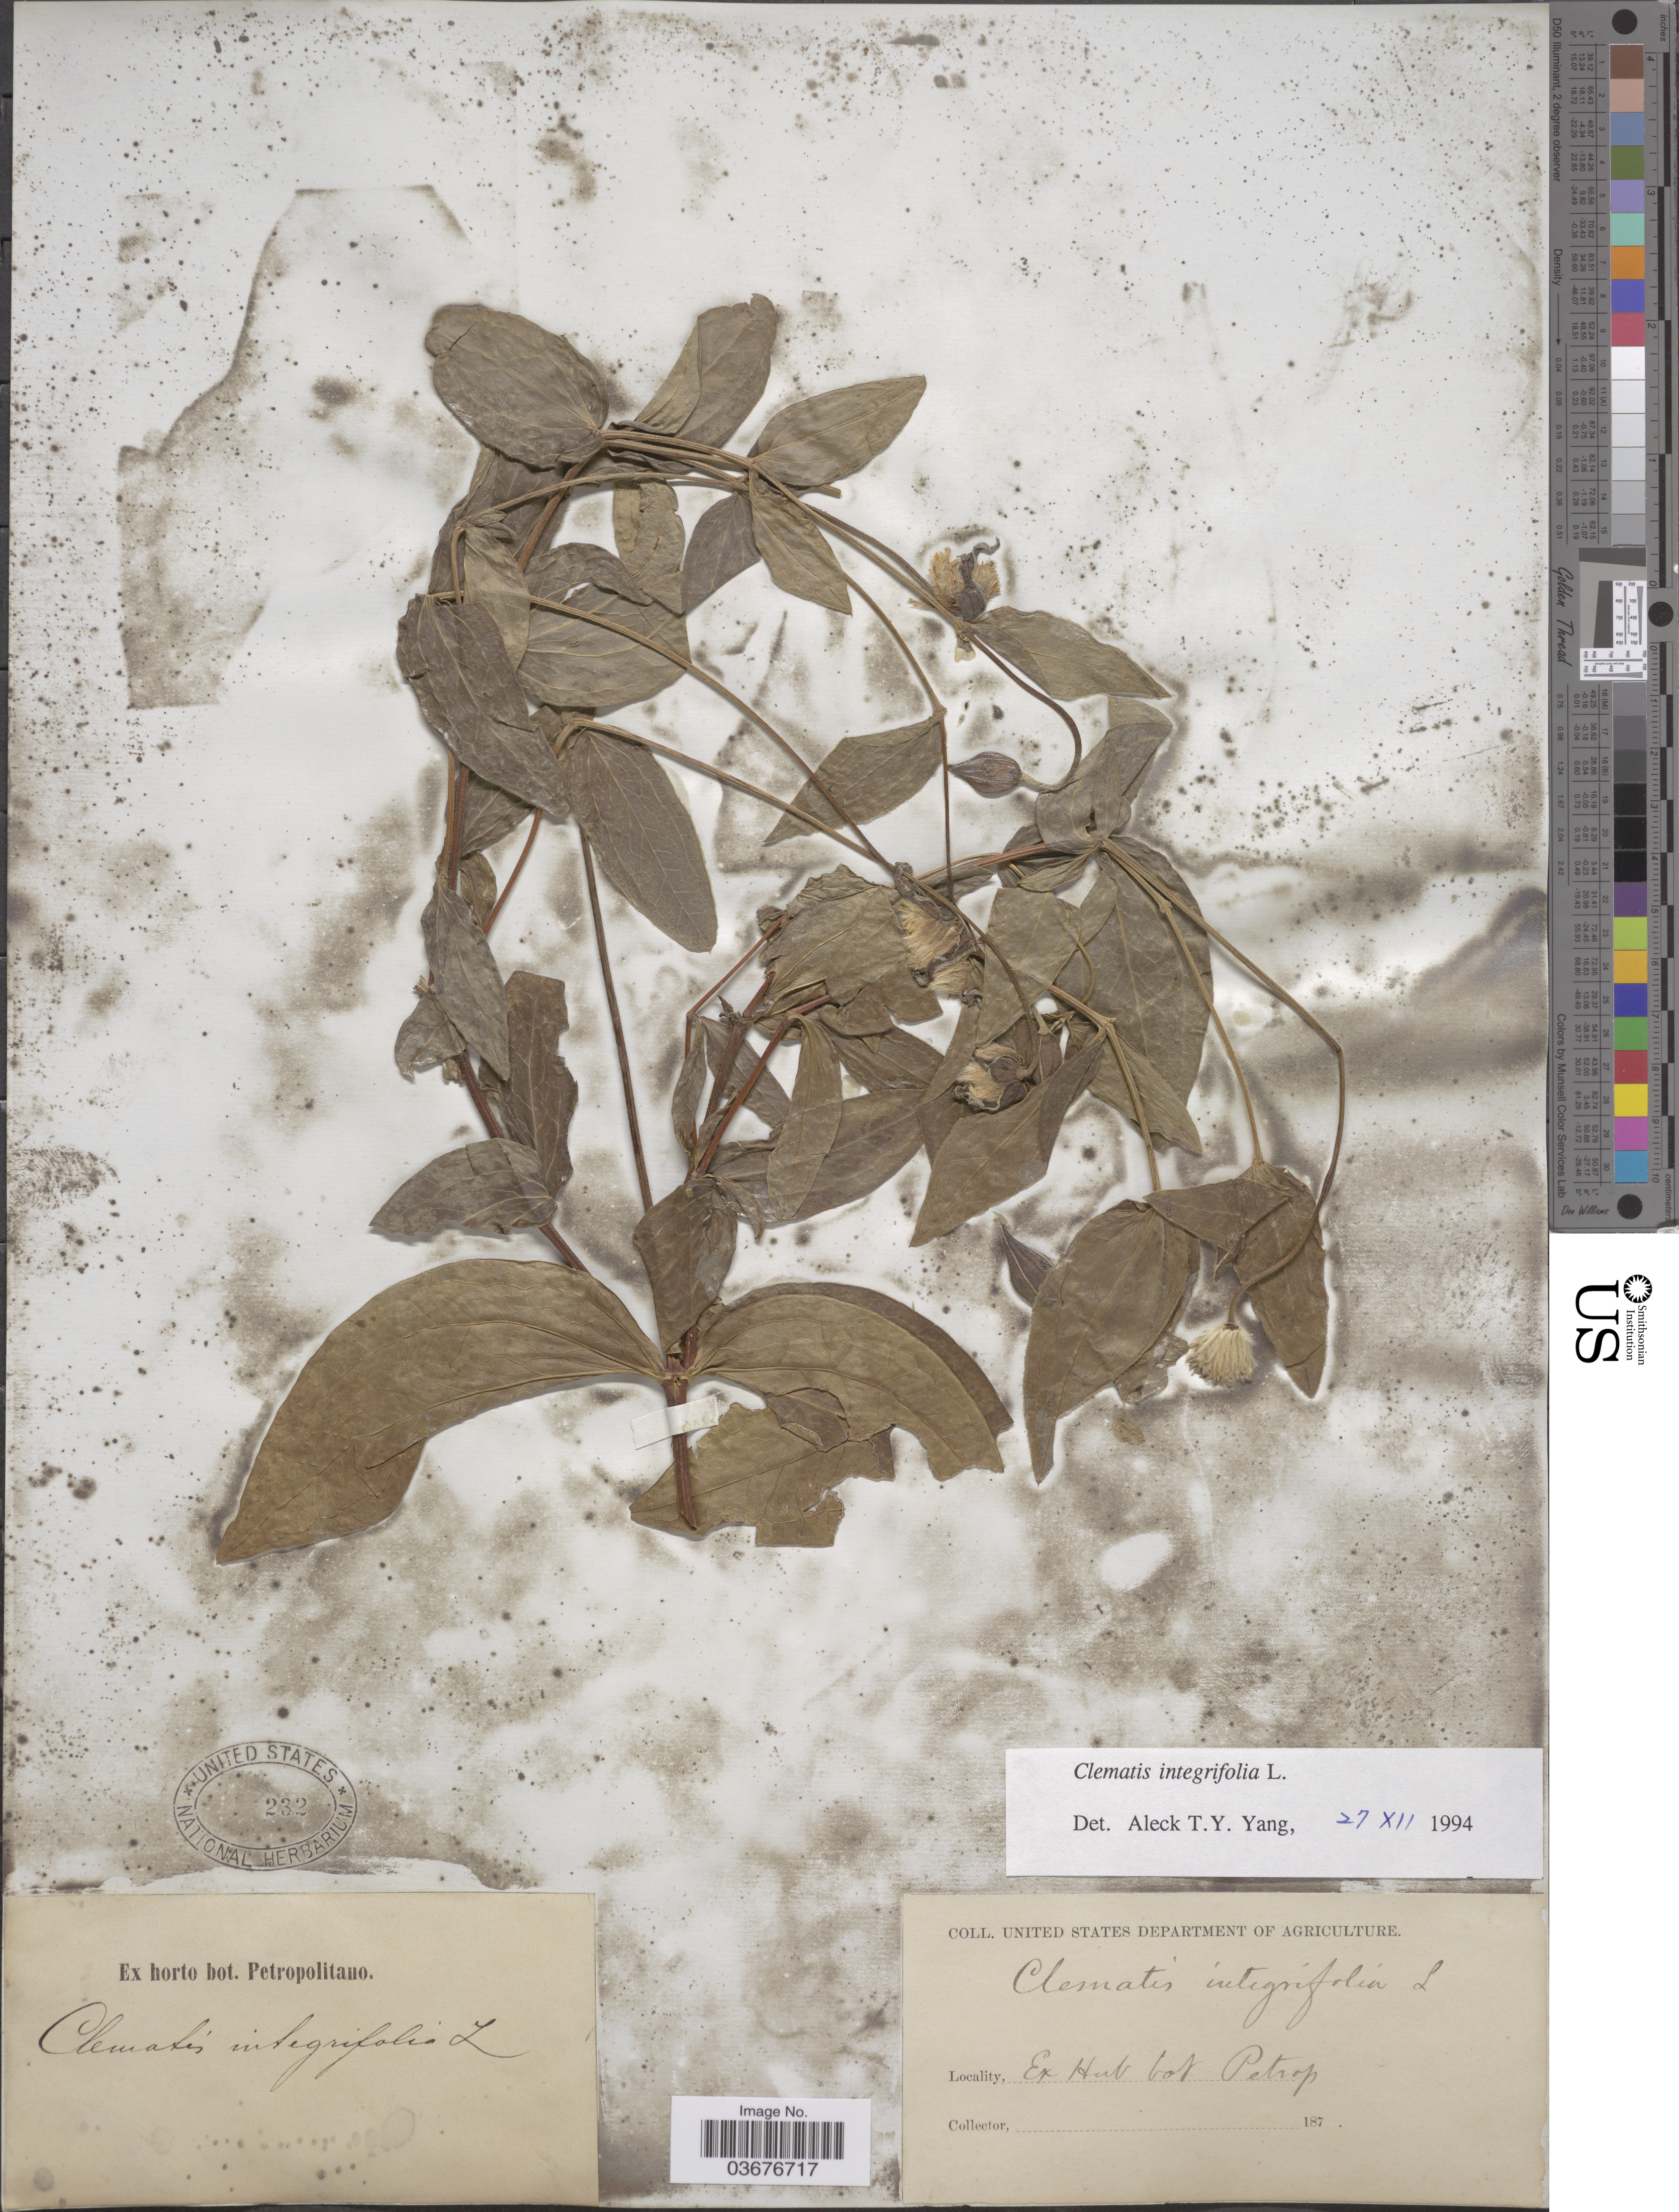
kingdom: Plantae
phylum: Tracheophyta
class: Magnoliopsida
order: Ranunculales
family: Ranunculaceae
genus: Clematis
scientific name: Clematis integrifolia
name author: L.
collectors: ex Horto Bot. Petropolitano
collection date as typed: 187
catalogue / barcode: US 232